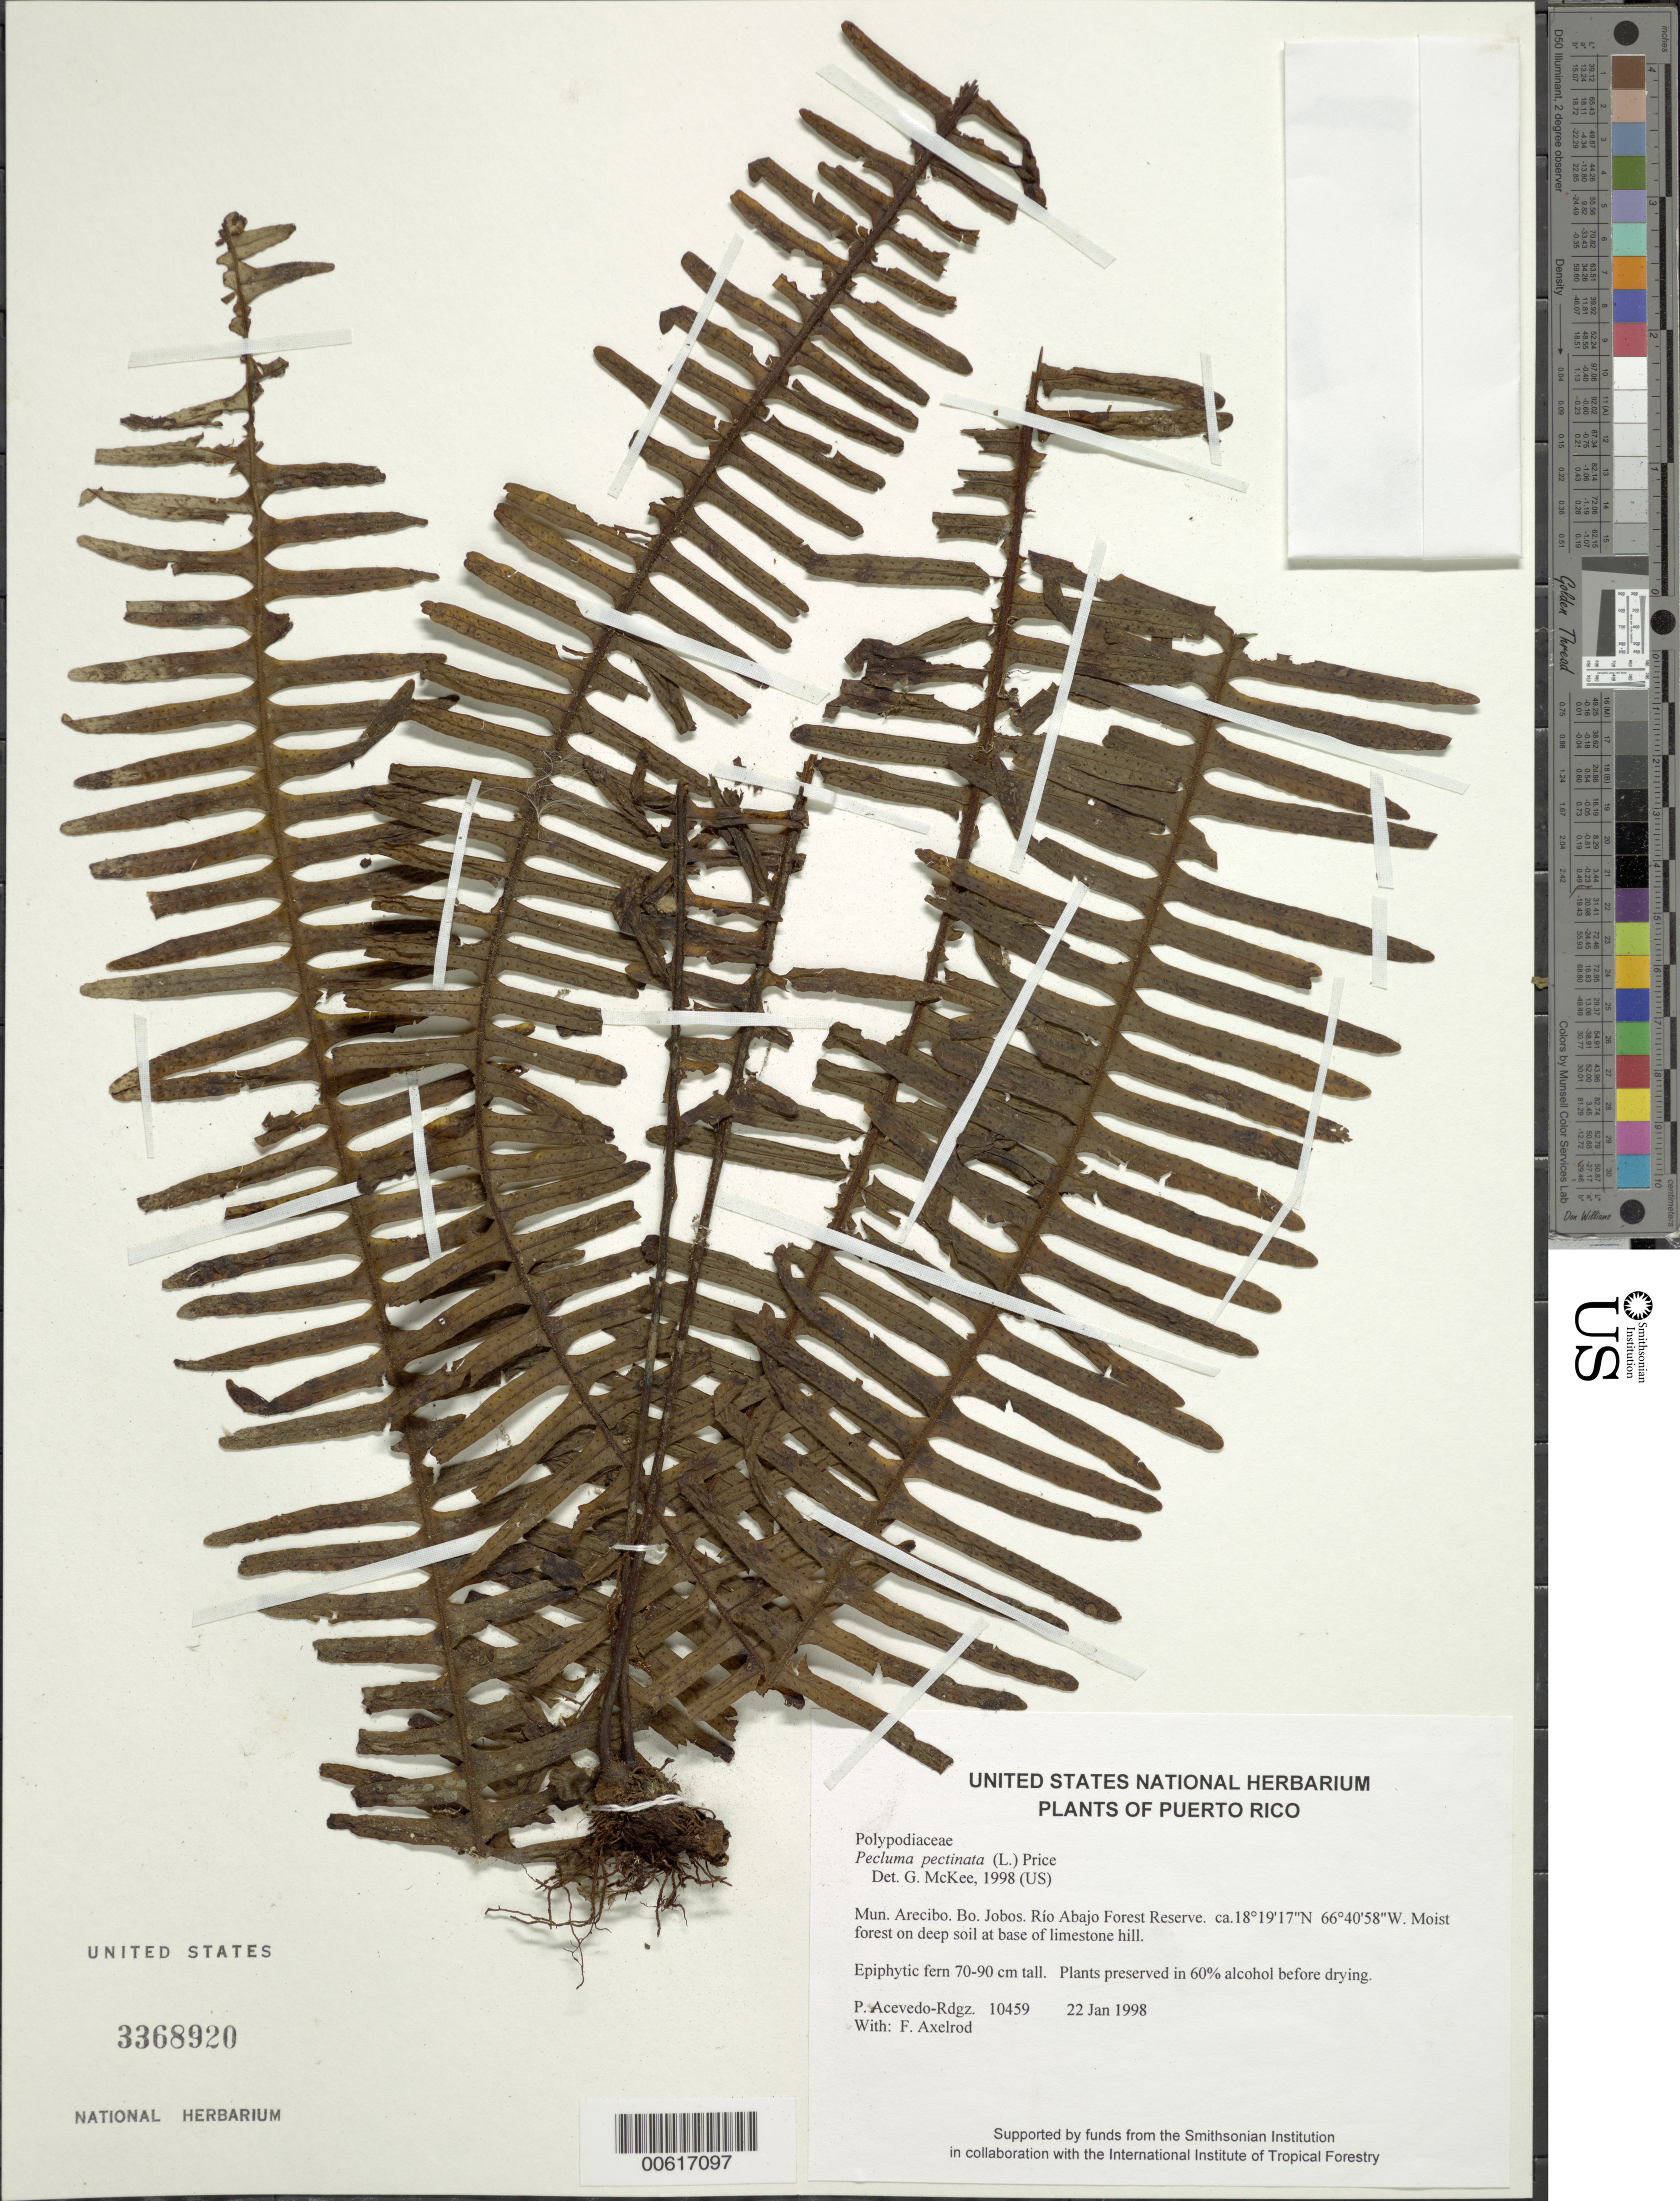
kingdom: Plantae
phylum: Tracheophyta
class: Polypodiopsida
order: Polypodiales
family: Polypodiaceae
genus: Pecluma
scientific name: Pecluma pectinata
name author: (L.) M.G. Price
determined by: McKee, G. S., (US), NMNH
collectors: P. Acevedo-Rodr. & F. S. Axelrod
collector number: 10459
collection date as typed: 22 Jan 1998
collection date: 1998-01-22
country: Puerto Rico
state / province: Arecibo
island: Puerto Rico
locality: Arecibo; Bo. Jobos; Río Abajo Forest Reserve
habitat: Moist forest on deep soil at base of limestone hill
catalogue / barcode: US 3368920